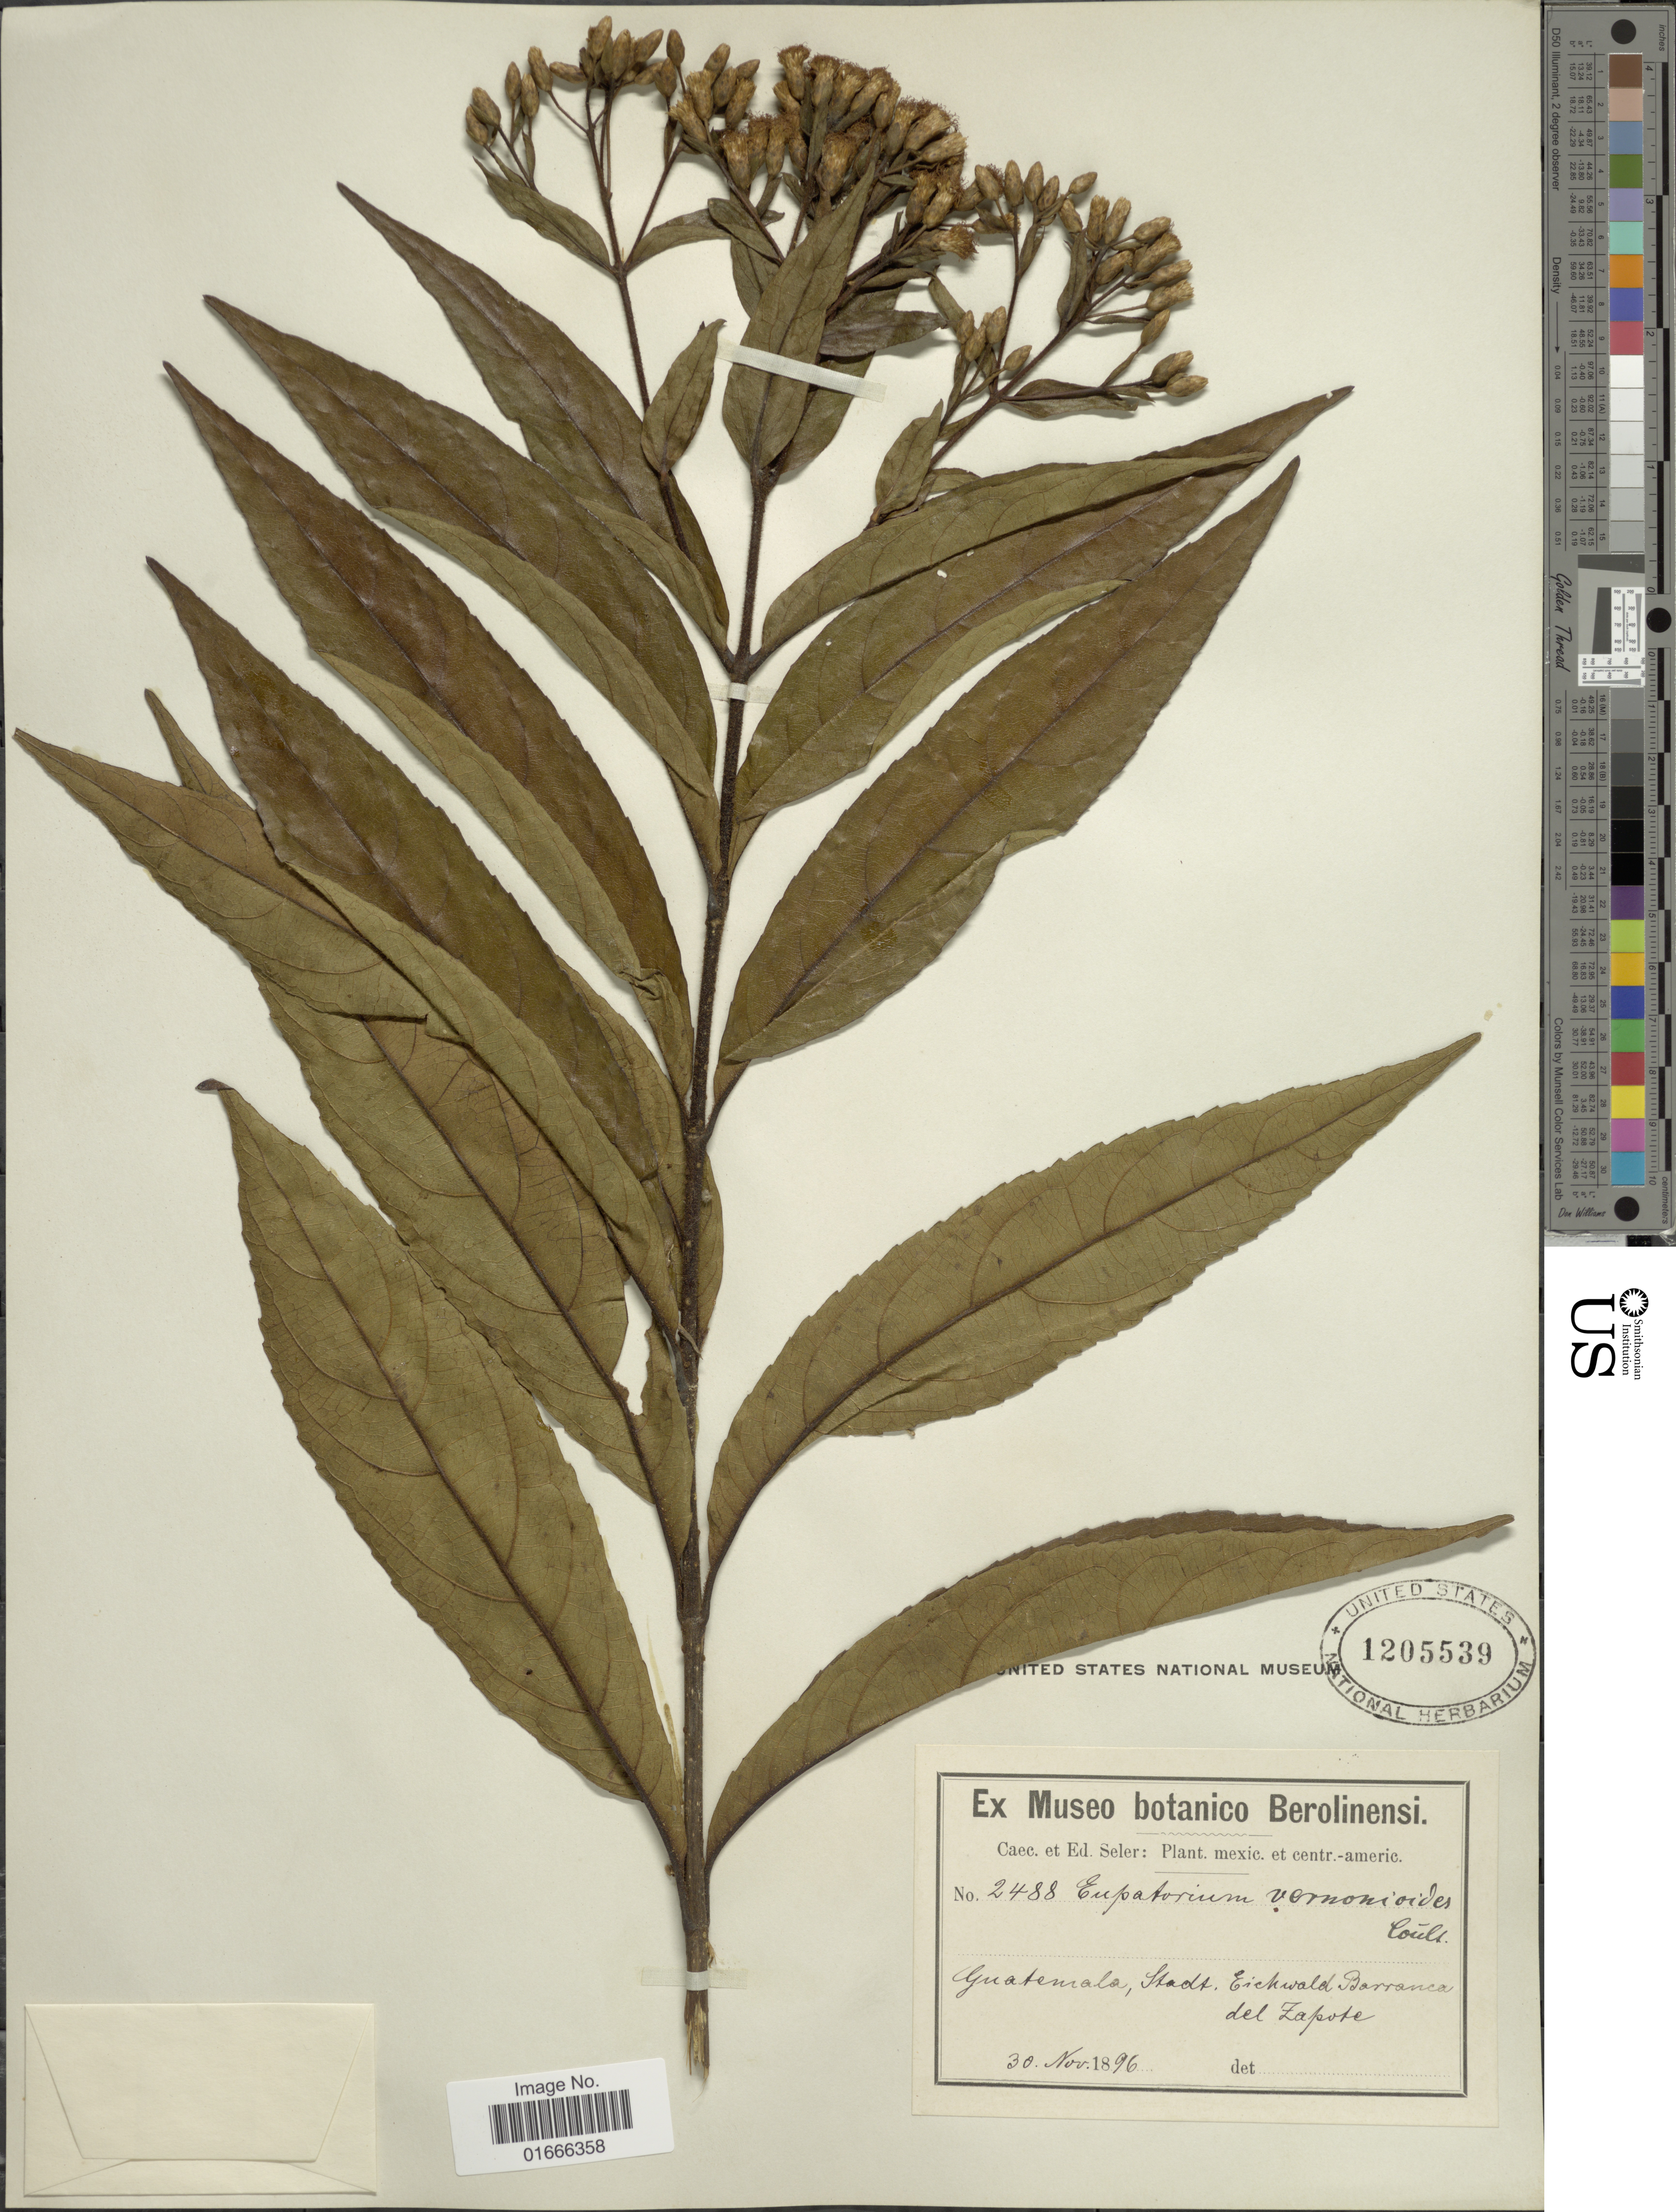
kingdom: Plantae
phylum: Tracheophyta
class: Magnoliopsida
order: Asterales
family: Asteraceae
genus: Chromolaena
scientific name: Chromolaena vernonioides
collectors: C. Seler & E. Seler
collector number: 2488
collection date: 1896-11-30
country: Guatemala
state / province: Guatemala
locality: Stadt, Eichwald, Barranca del Zapote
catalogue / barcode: US 1205539